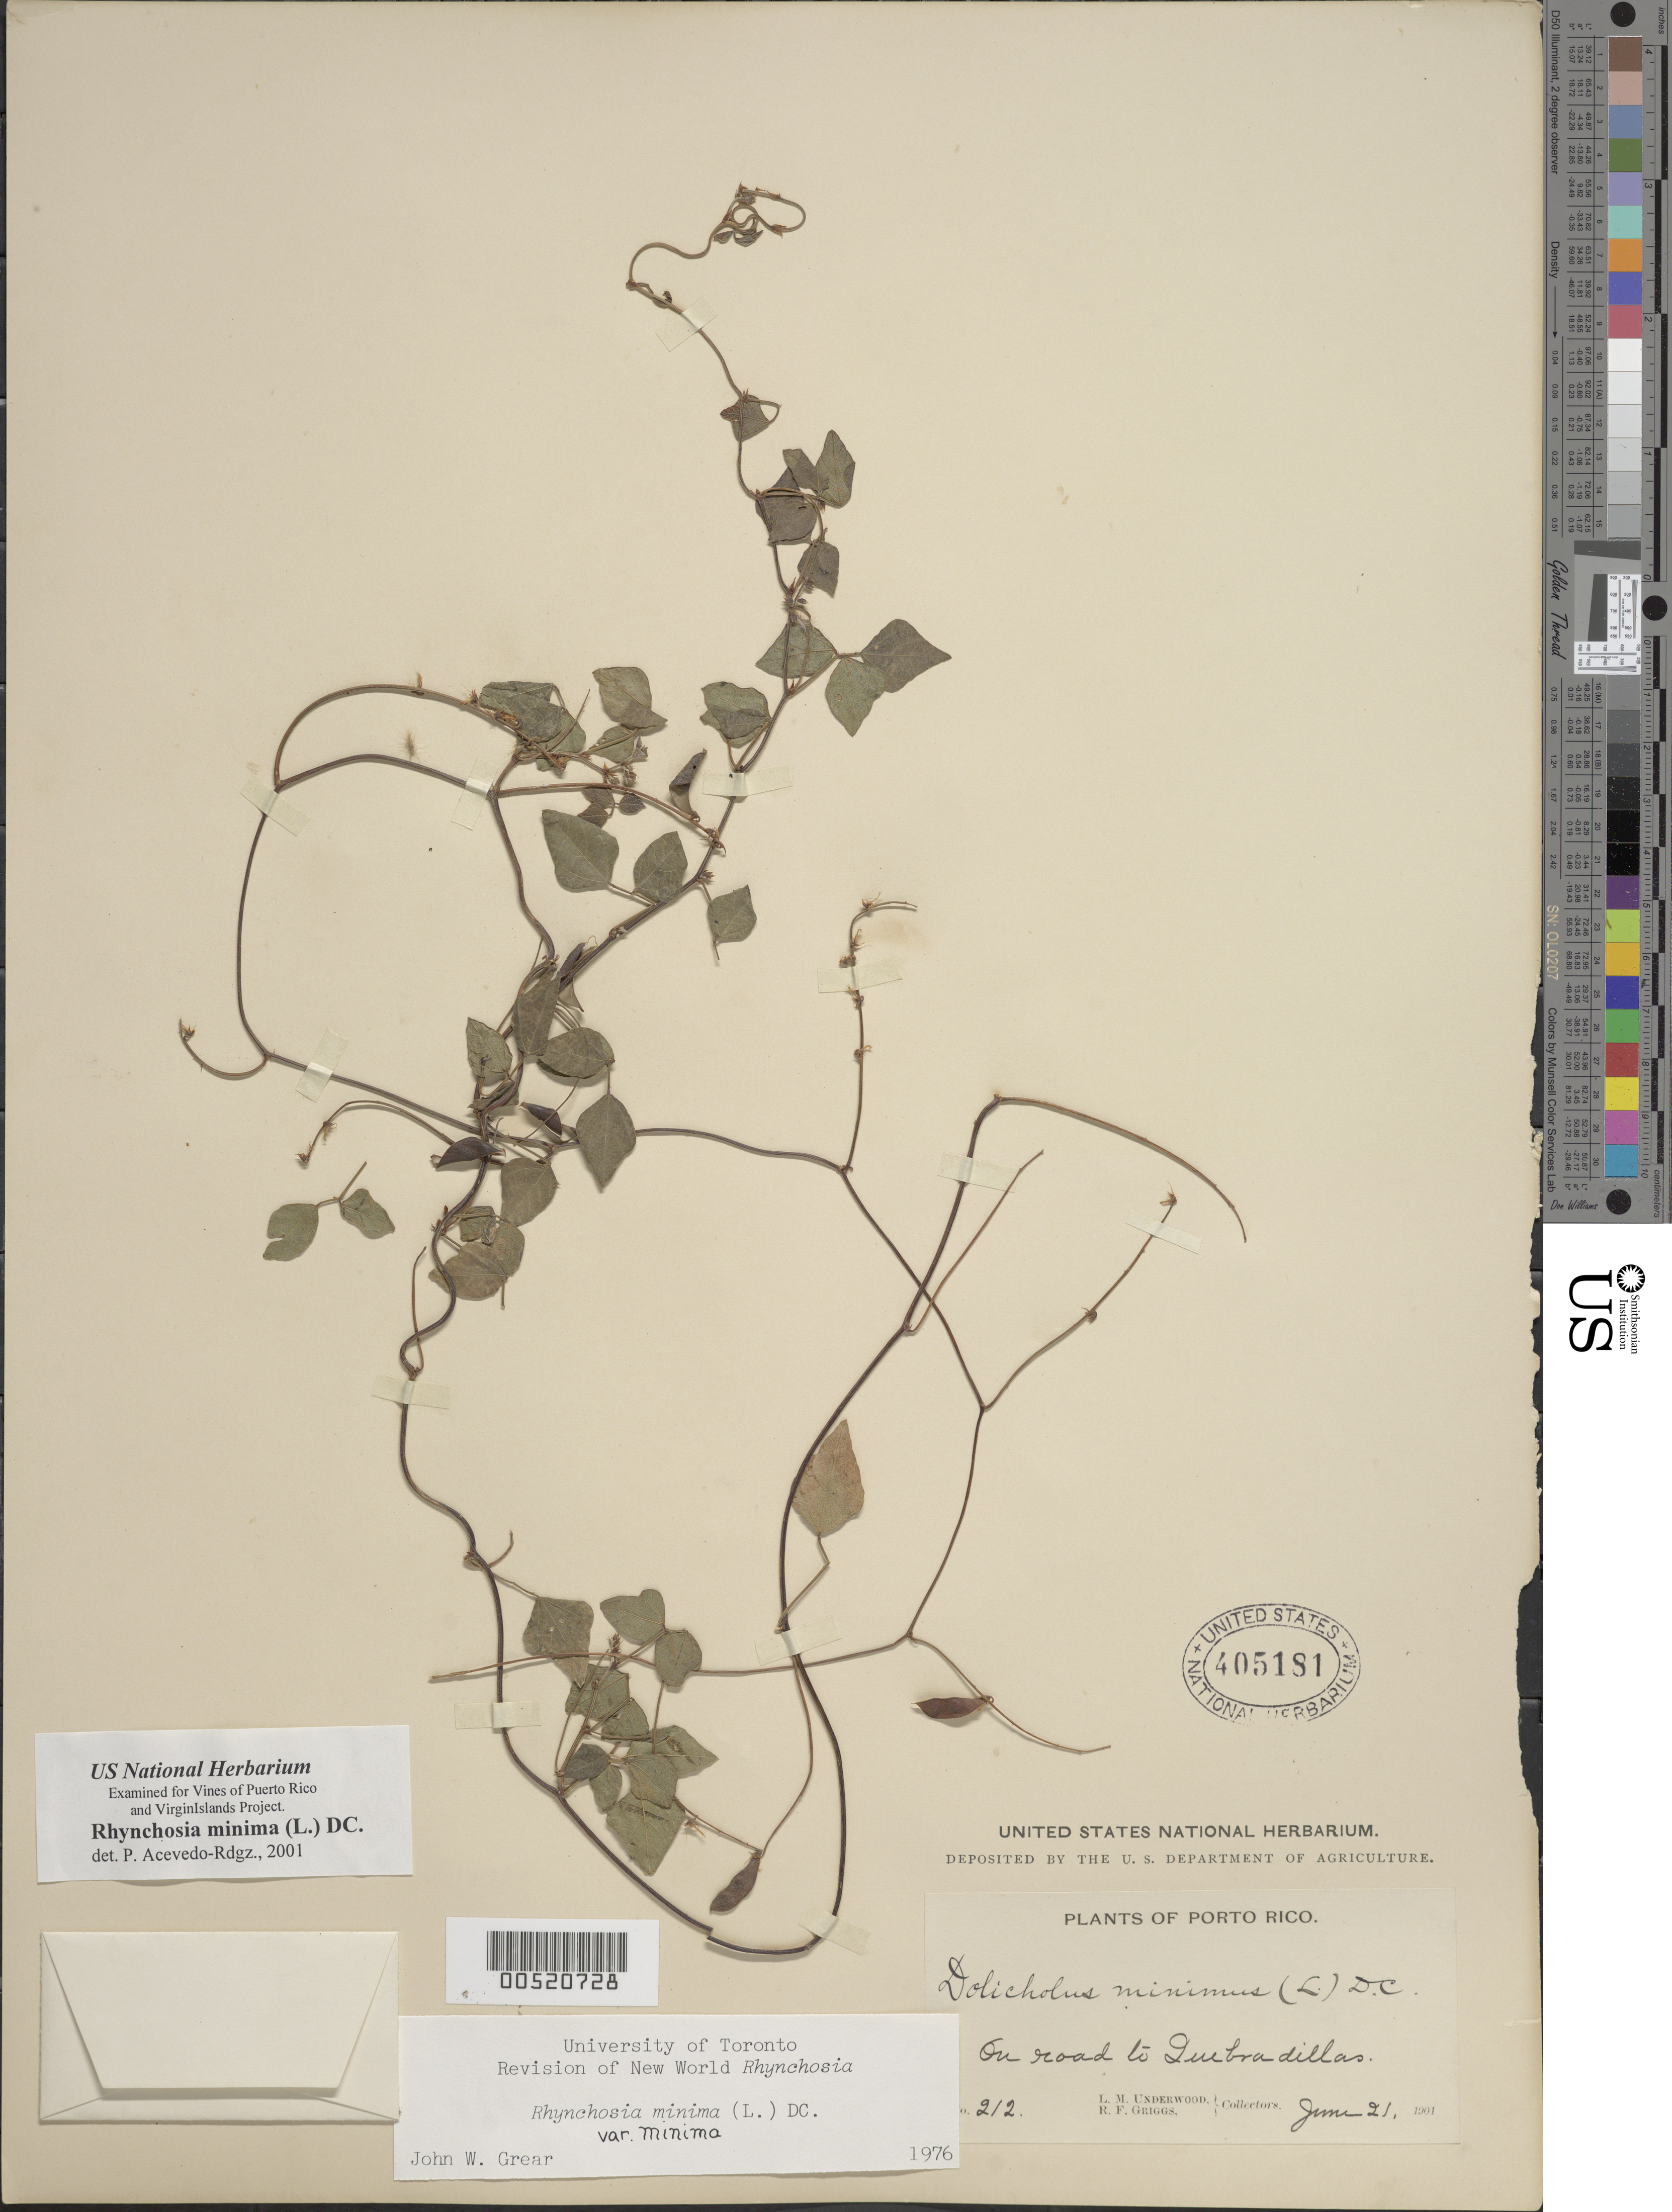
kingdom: Plantae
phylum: Tracheophyta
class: Magnoliopsida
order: Fabales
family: Fabaceae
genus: Rhynchosia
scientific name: Rhynchosia minima var. minima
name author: (L.) DC.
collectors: L. M. Underwood & R. F. Griggs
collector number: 212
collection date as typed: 21 Jun 1901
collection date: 1901-06-21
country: Puerto Rico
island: Greater Antilles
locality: on road to Quebradillas.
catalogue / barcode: US 405181